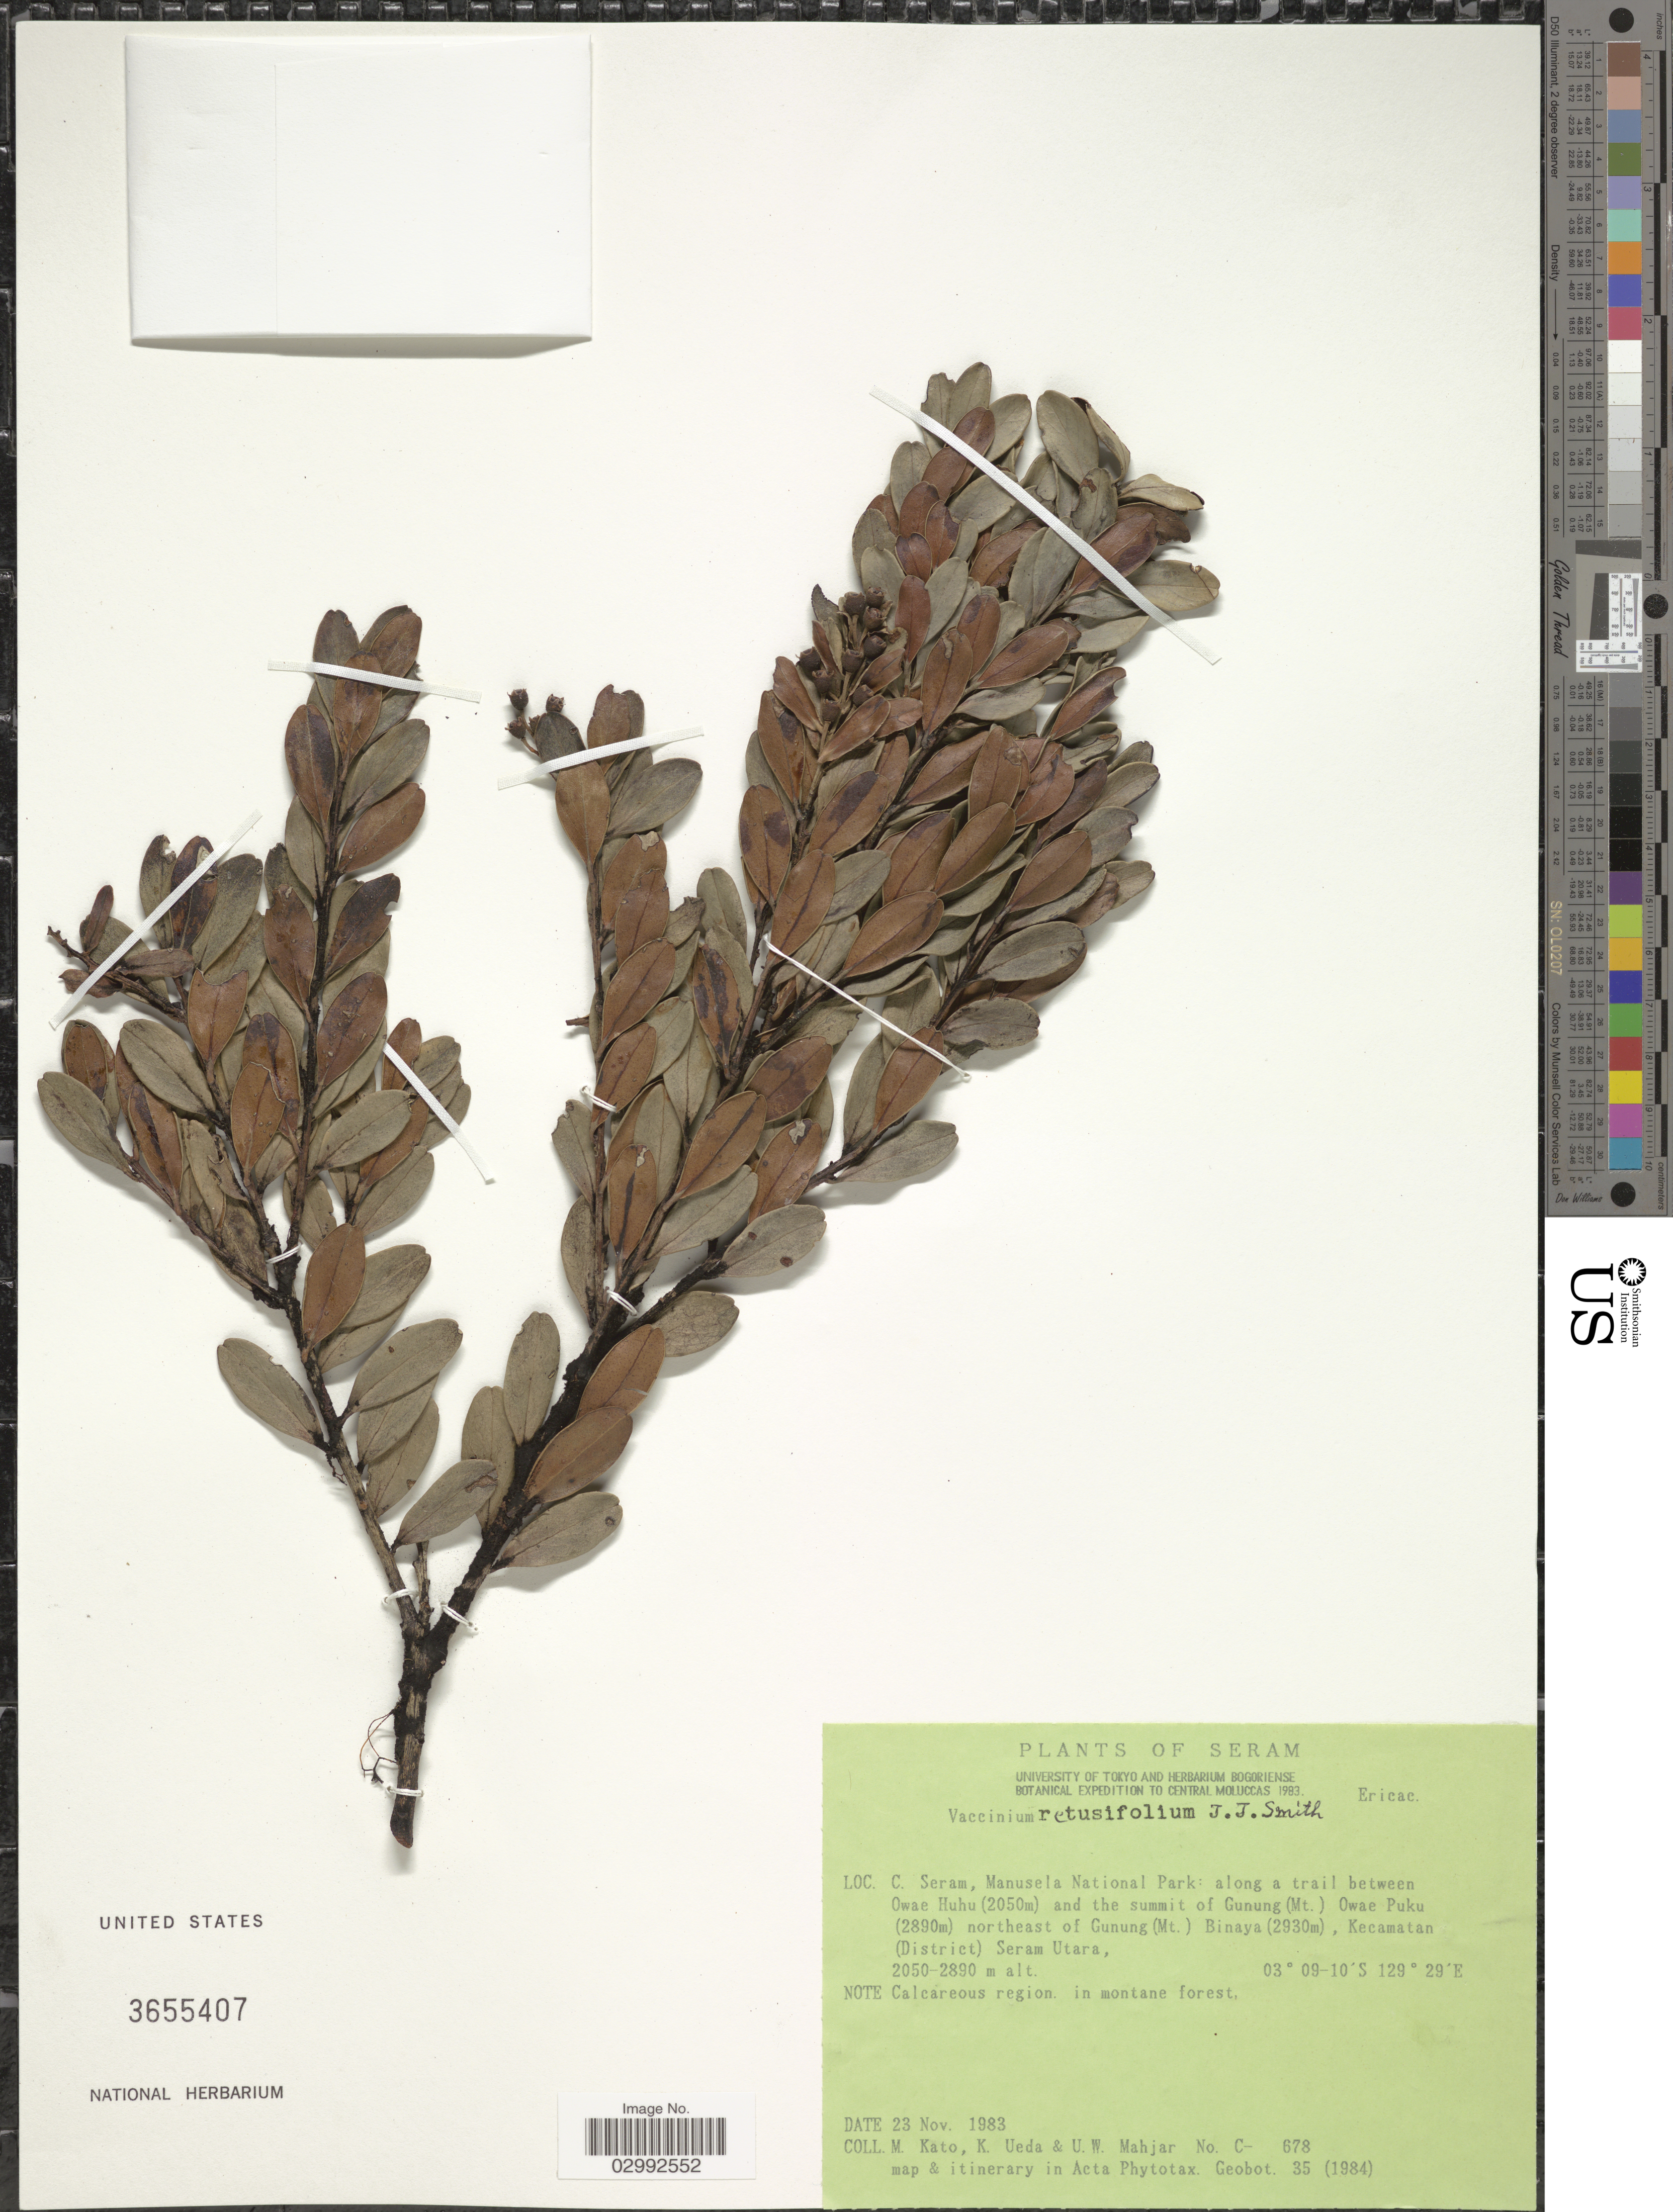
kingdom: Plantae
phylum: Tracheophyta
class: Magnoliopsida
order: Ericales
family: Ericaceae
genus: Vaccinium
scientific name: Vaccinium retusifolium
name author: J.J. Sm.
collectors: M. Kato, K. Ueda & U.W. Mahjar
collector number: C-678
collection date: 1983-11-23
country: Indonesia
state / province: Maluku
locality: C. Seram, Manusela National Park along a trail between Owae Huhu and the summit of Gunung (mt.) Owae Puku northeast of Gunung (Mt.) Binaya, kecamatan (District) Seram Utara.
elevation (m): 2050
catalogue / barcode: US 3655407